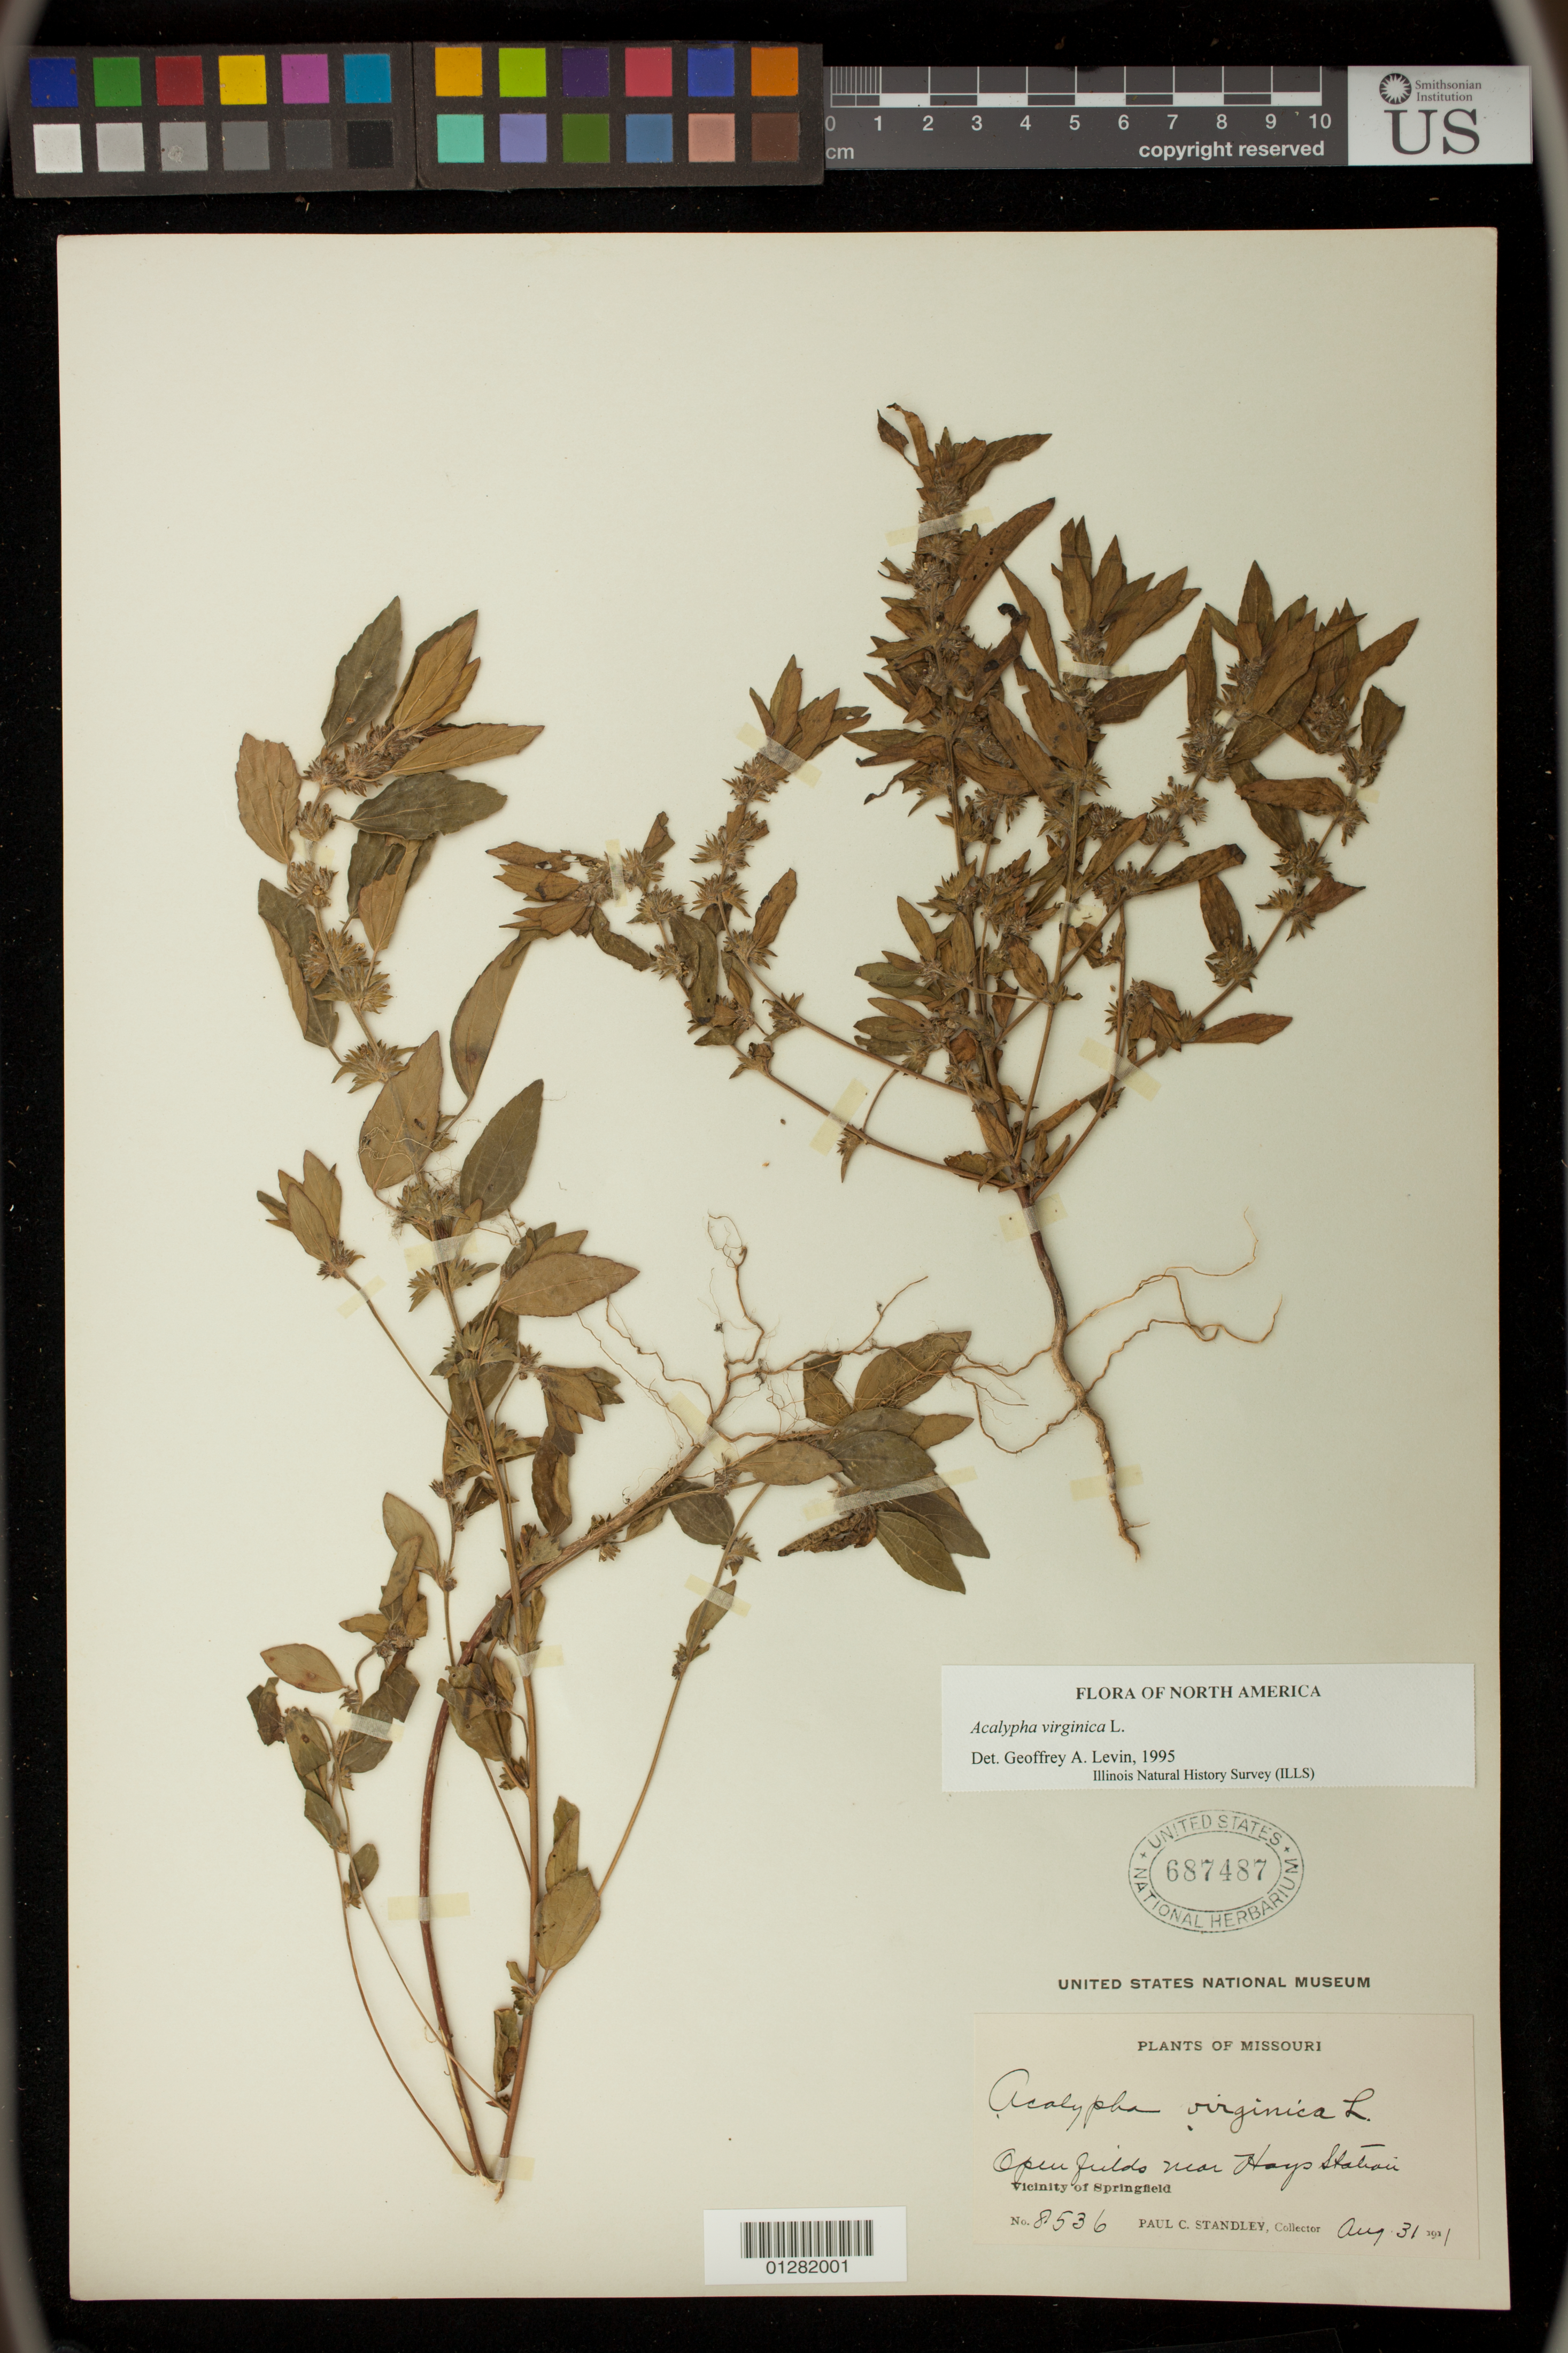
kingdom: Plantae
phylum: Tracheophyta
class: Magnoliopsida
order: Malpighiales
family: Euphorbiaceae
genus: Acalypha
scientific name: Acalypha virginica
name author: L.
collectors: Standley, Paul Carpenter, Steyermark, Julian Alfred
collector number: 8536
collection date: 1911-08-31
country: United States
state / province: Missouri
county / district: Springfield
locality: Open fields near Hays Station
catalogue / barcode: US 687487